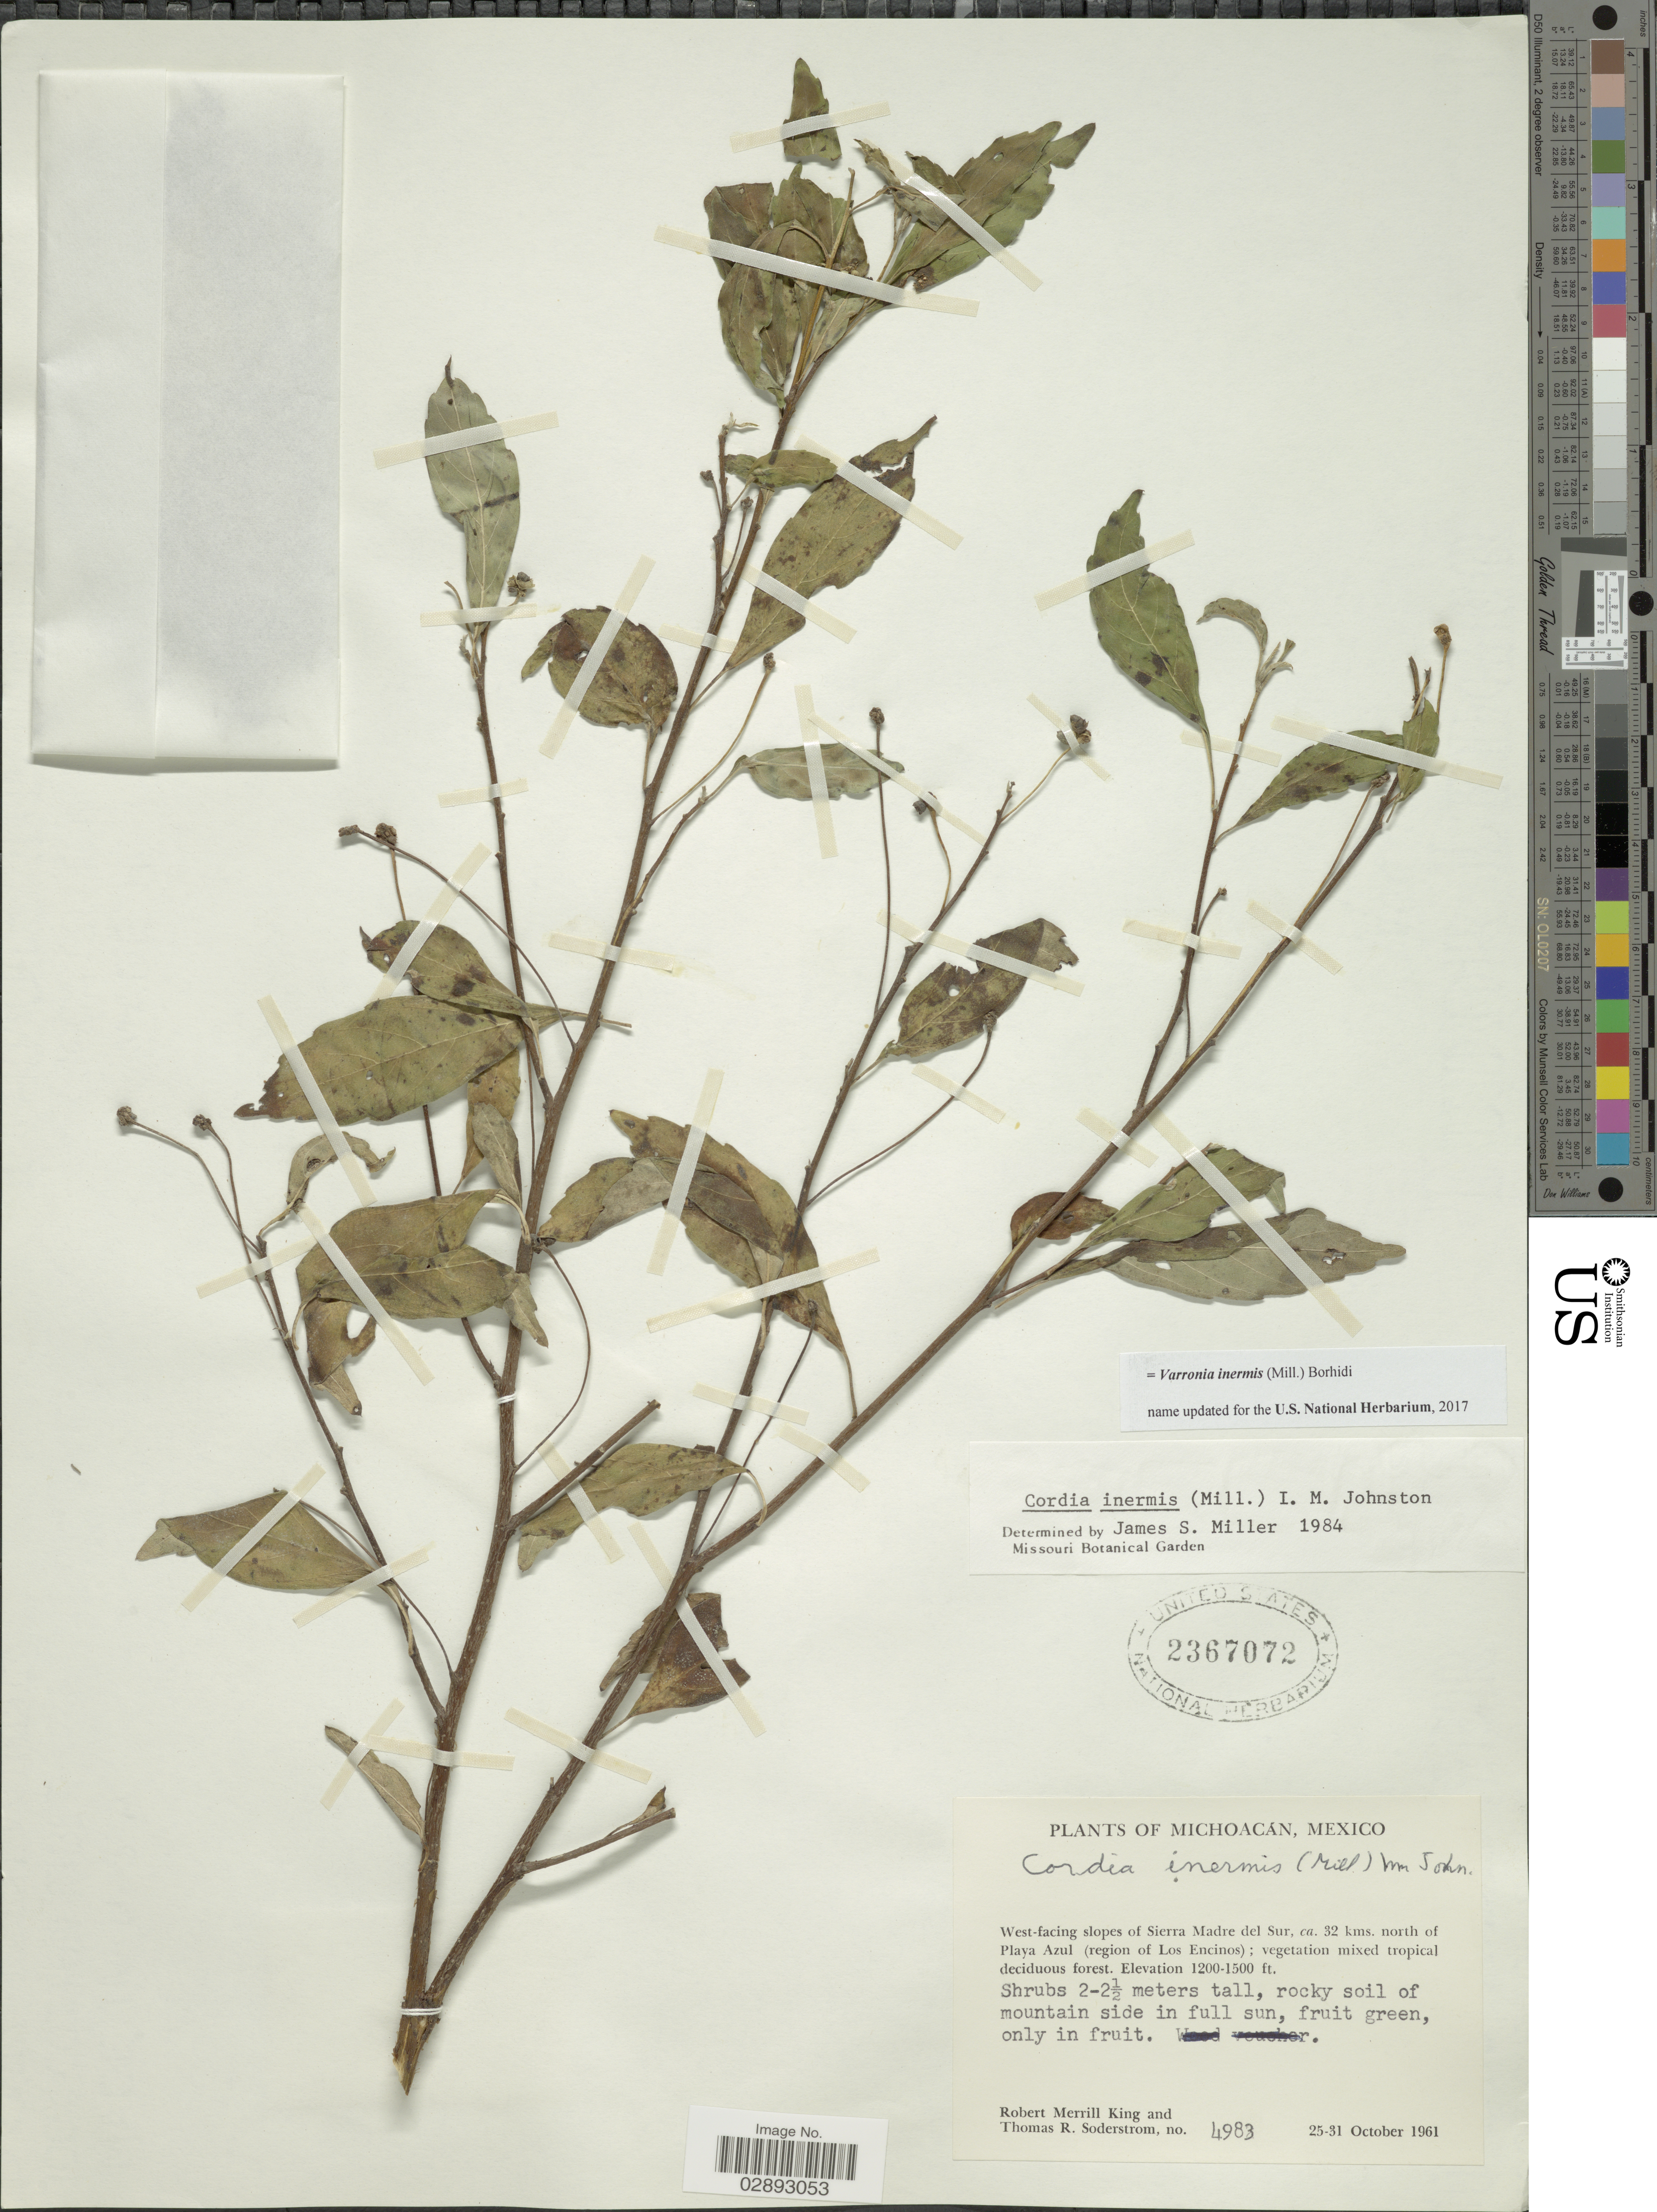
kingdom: Plantae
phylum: Tracheophyta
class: Magnoliopsida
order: Boraginales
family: Cordiaceae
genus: Varronia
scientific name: Varronia inermis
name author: (Mill.) Borhidi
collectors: R. M. King & T. R. Soderstrom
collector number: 4983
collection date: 1961-10-25/1961-10-31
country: Mexico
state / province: Michoacán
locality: West-facing slopes of Sierra Madre del Sur, ca. 32 kms. north of Playa Azul (region of Los Encinos).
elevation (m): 366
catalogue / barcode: US 2367072